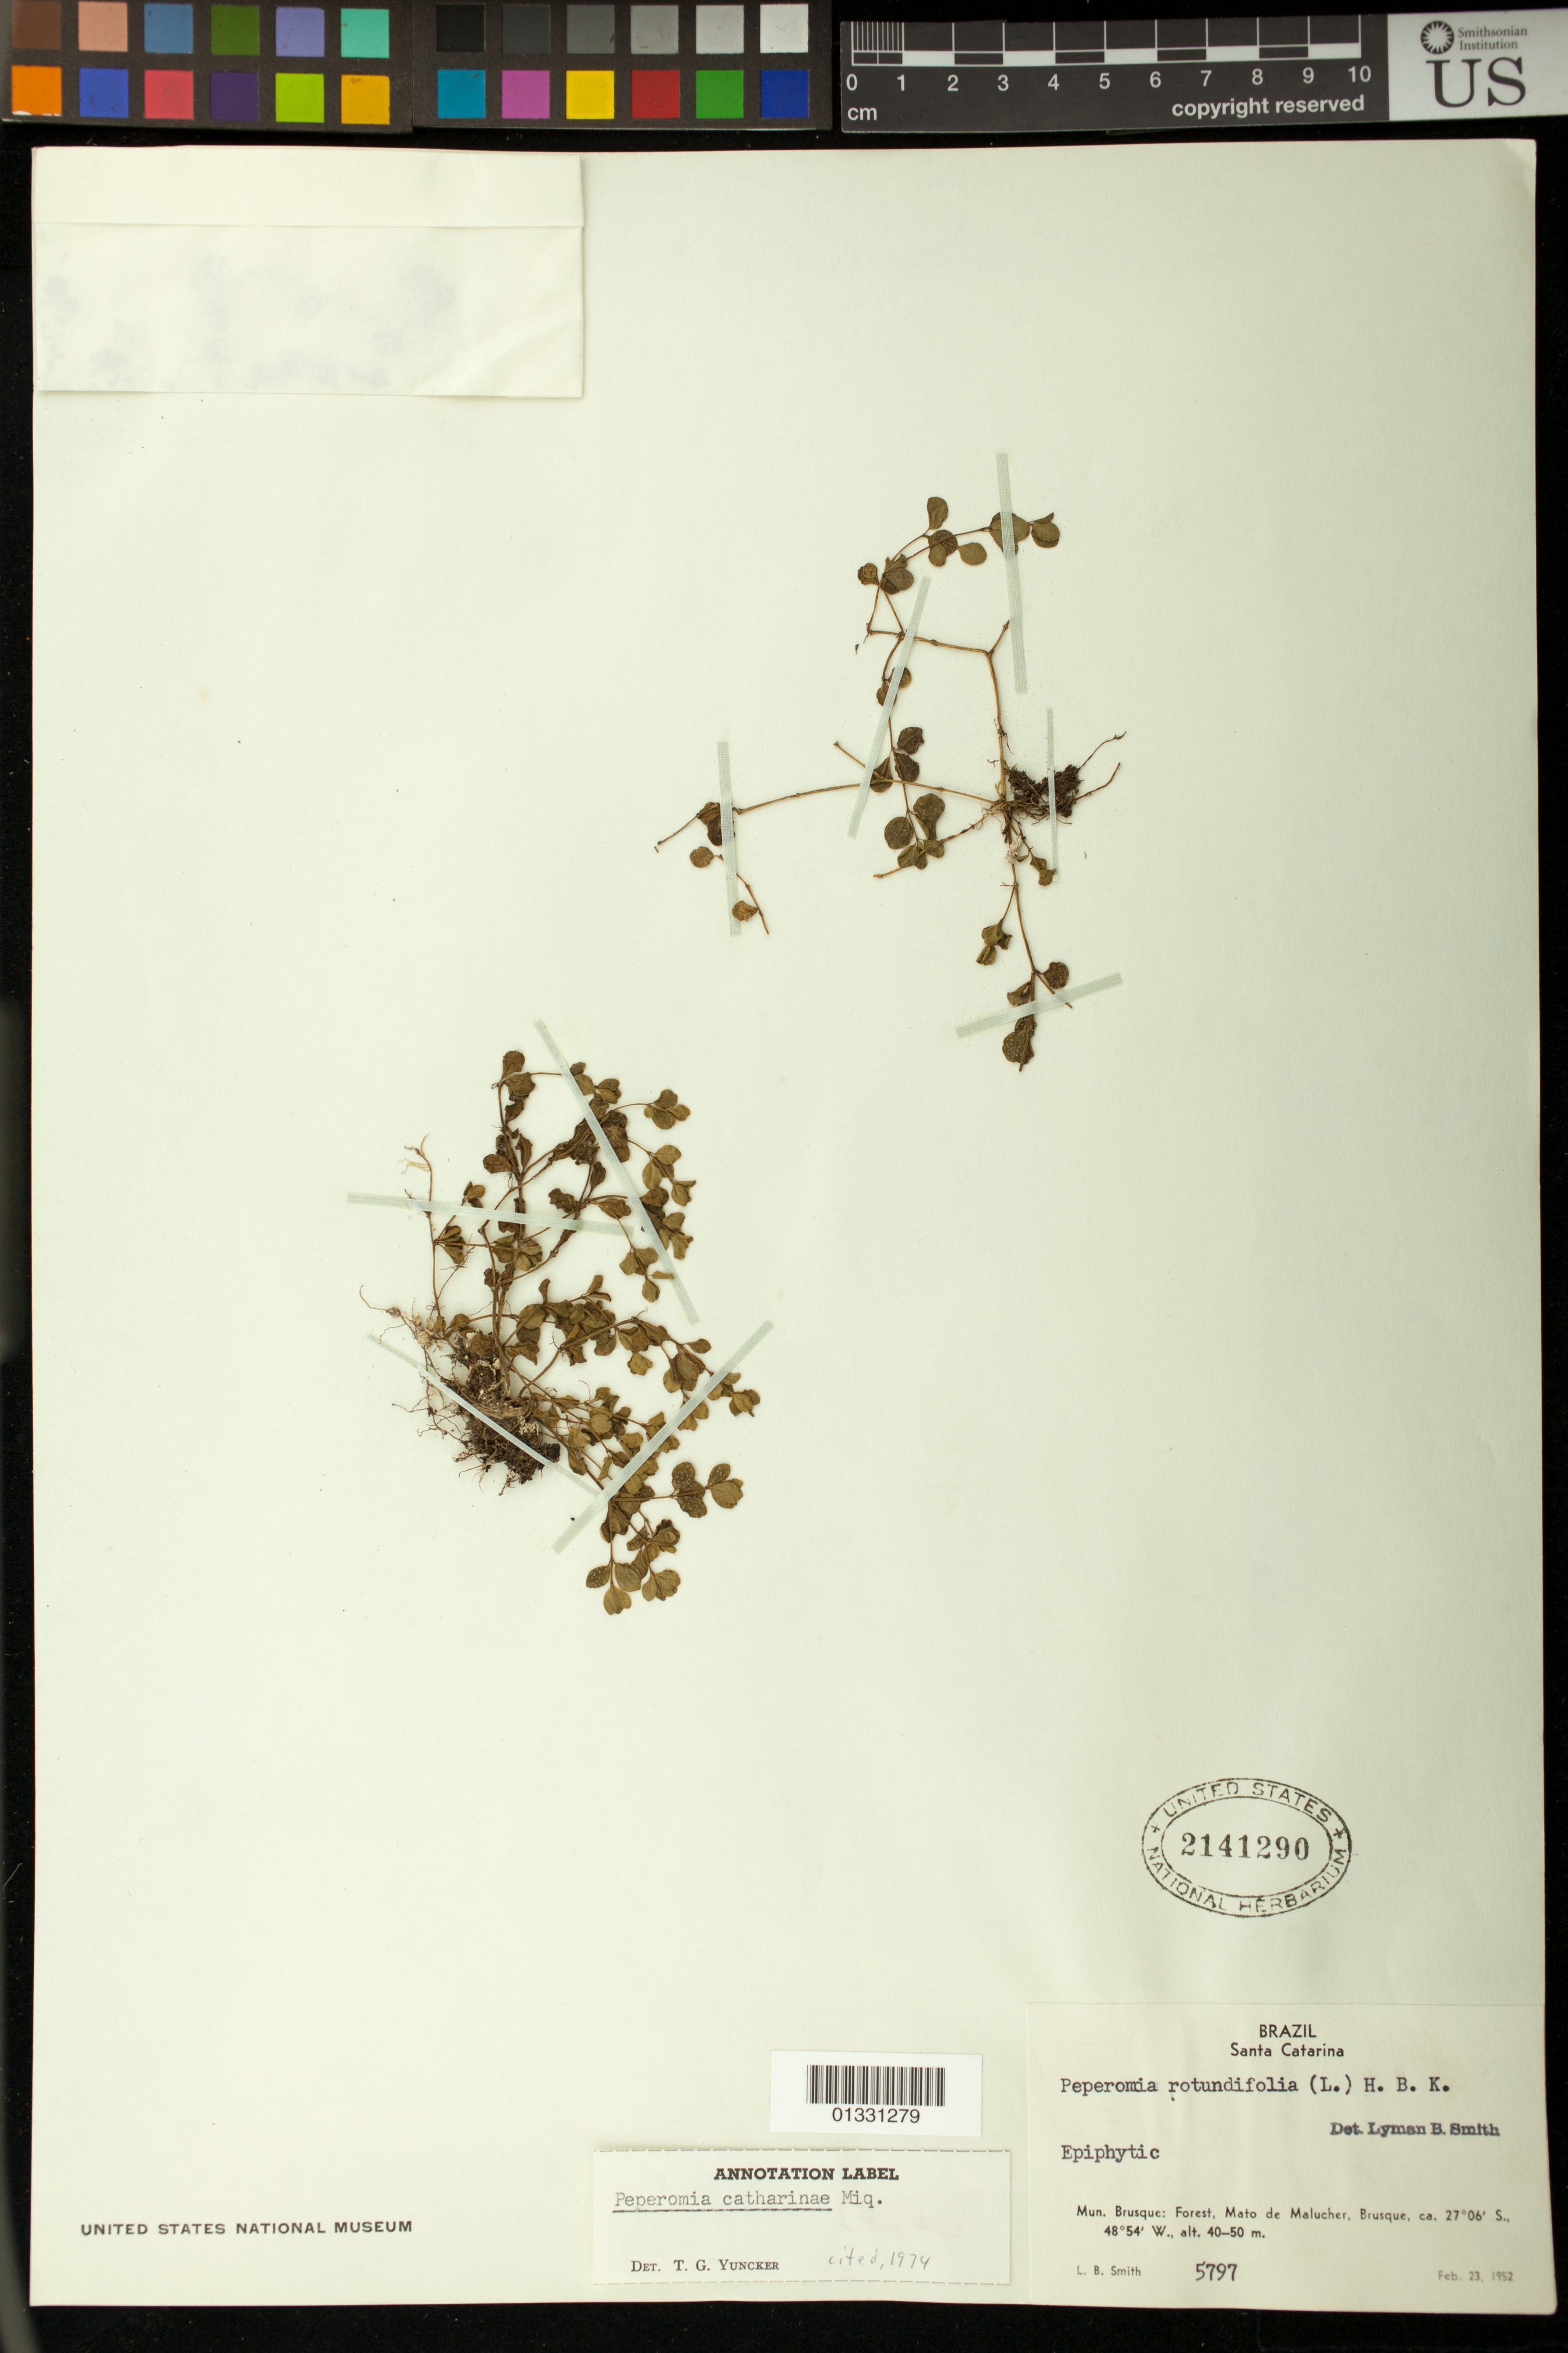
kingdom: Plantae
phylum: Tracheophyta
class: Magnoliopsida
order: Piperales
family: Piperaceae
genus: Peperomia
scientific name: Peperomia catharinae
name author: Miq.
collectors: L. Smith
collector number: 5797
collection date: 1952-02-23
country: Brazil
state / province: Santa Catarina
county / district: Brusque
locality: Mato de Malucher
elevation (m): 40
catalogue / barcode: US 2141290